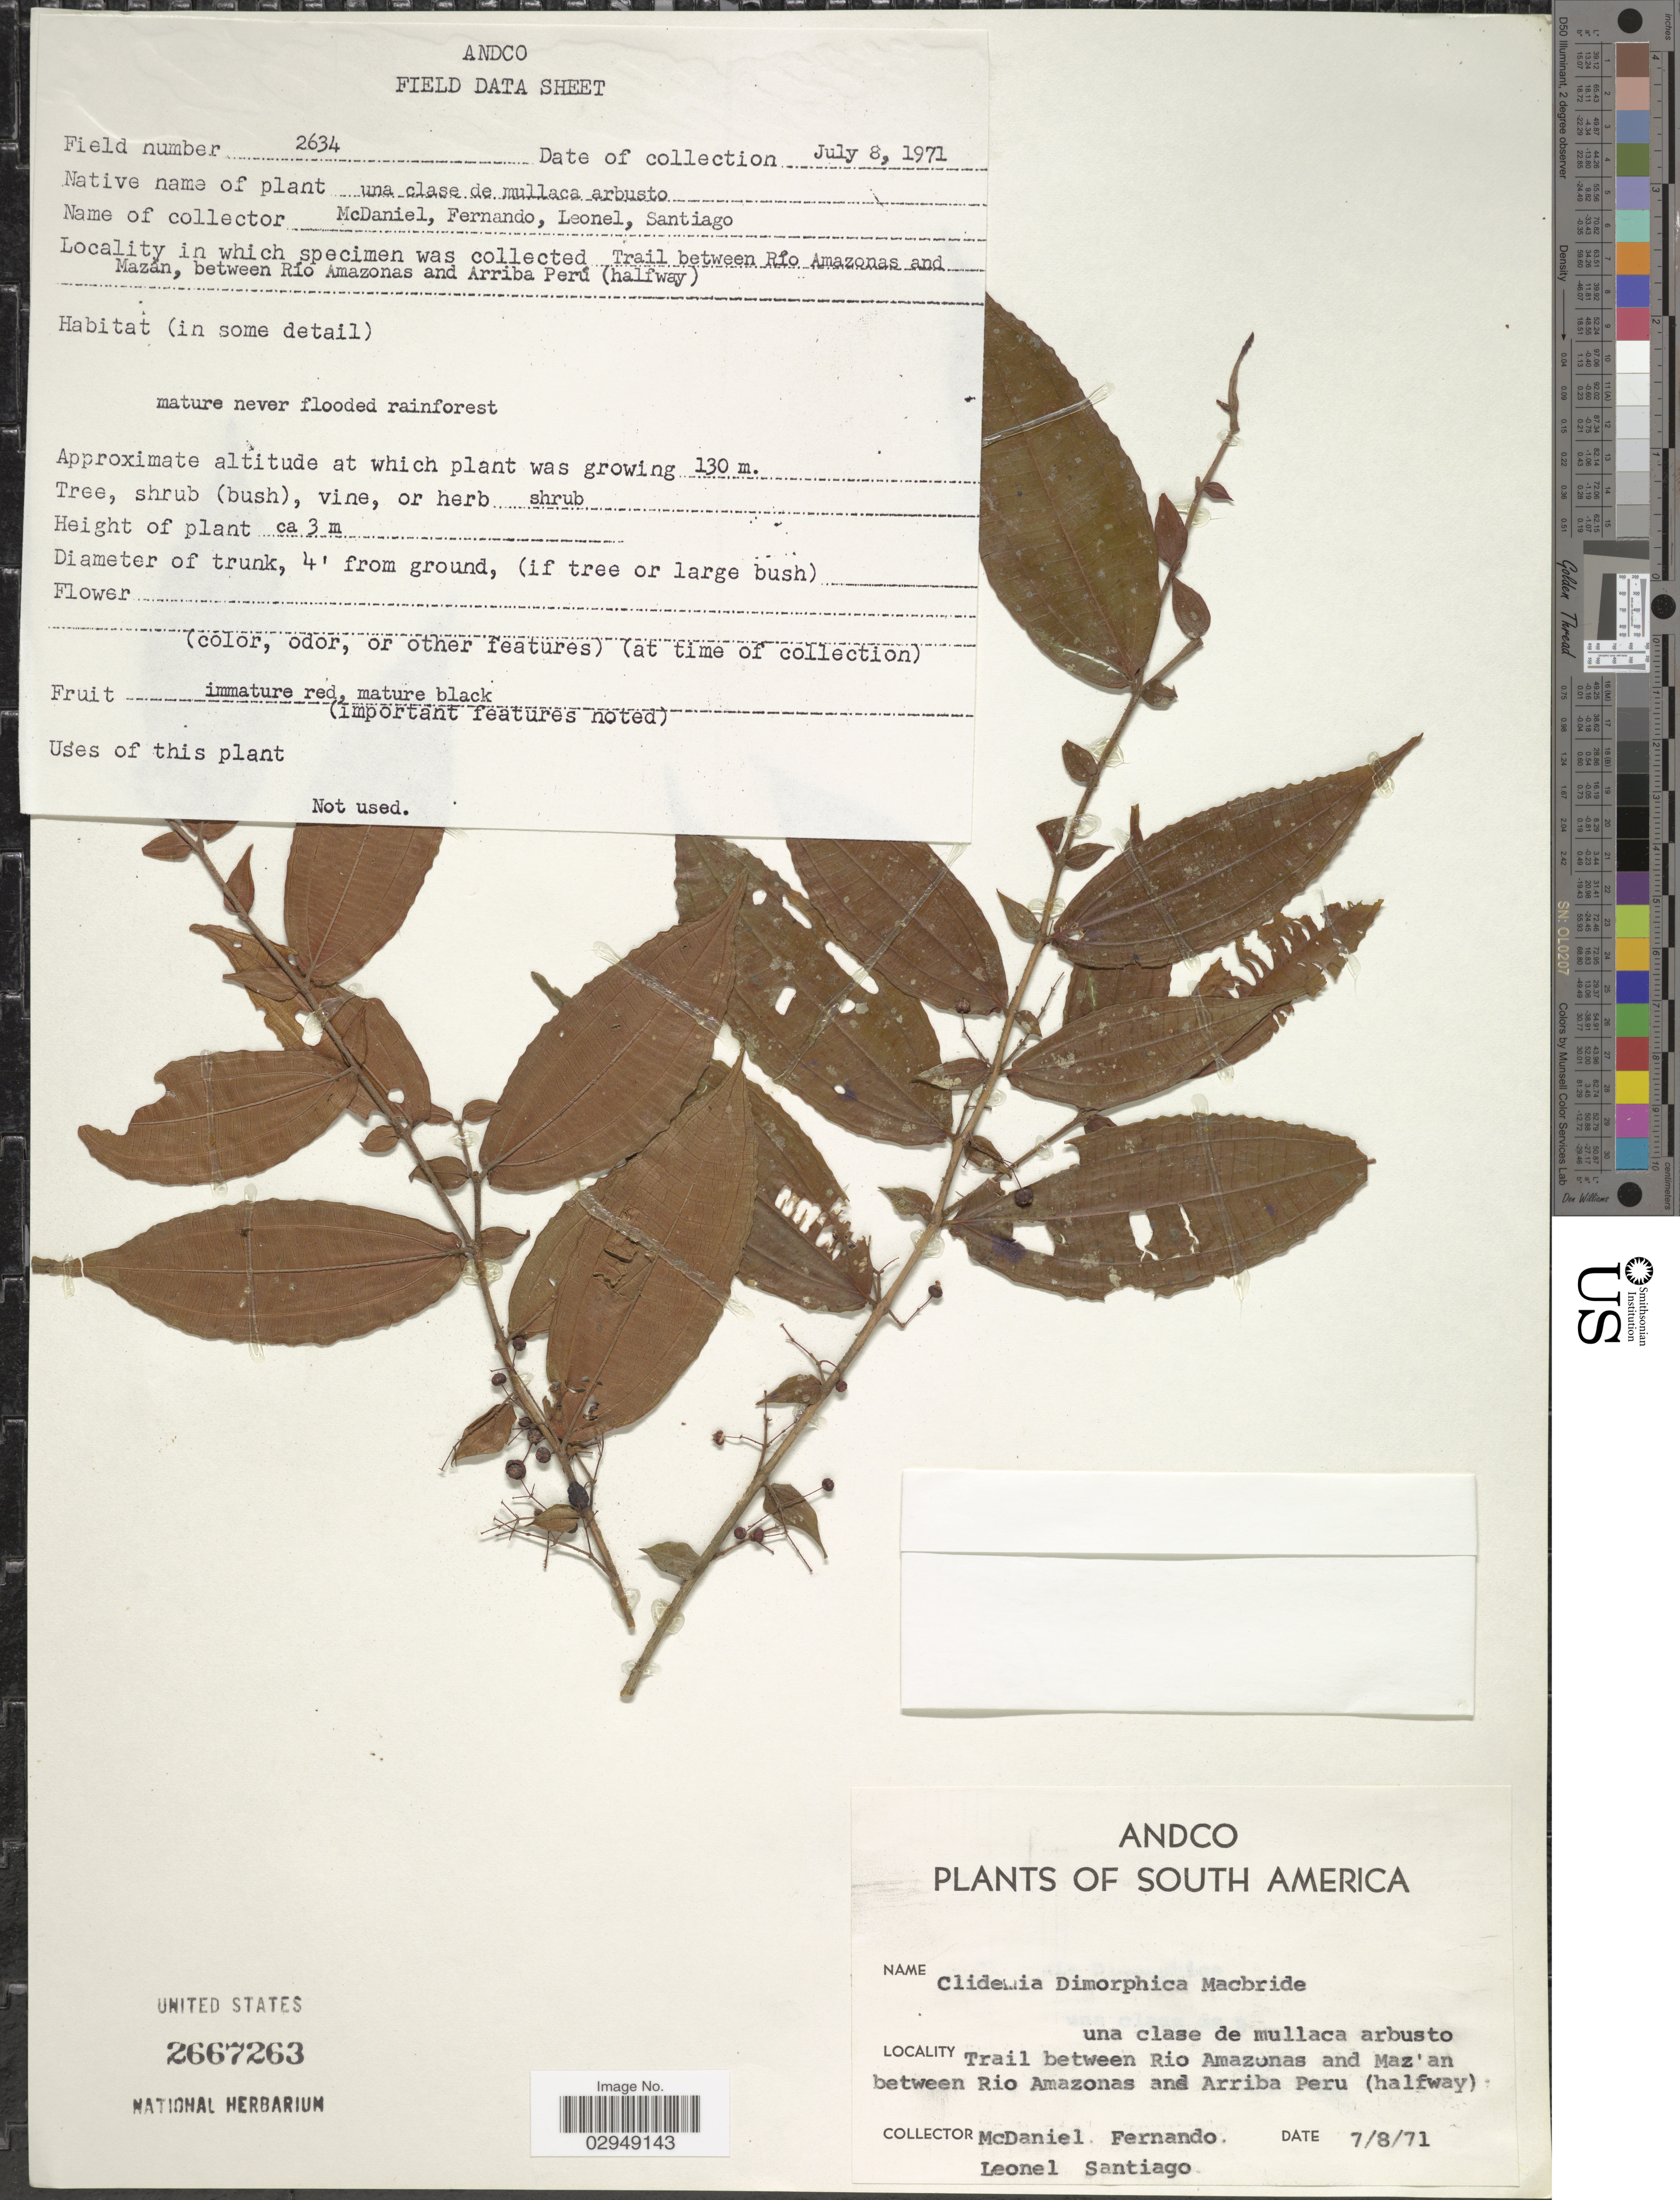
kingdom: Plantae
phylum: Tracheophyta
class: Magnoliopsida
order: Myrtales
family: Melastomataceae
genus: Clidemia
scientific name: Clidemia dimorphica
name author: J.F. Macbr.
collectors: -- McDaniel, -- Fernando, -- Leonel & -. Santiago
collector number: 2634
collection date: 1971-07-08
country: Peru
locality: Trail between Rio Amazonas and Maz'an between Rio Amazonas and Arriba Peru (halfway).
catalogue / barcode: US 2667263